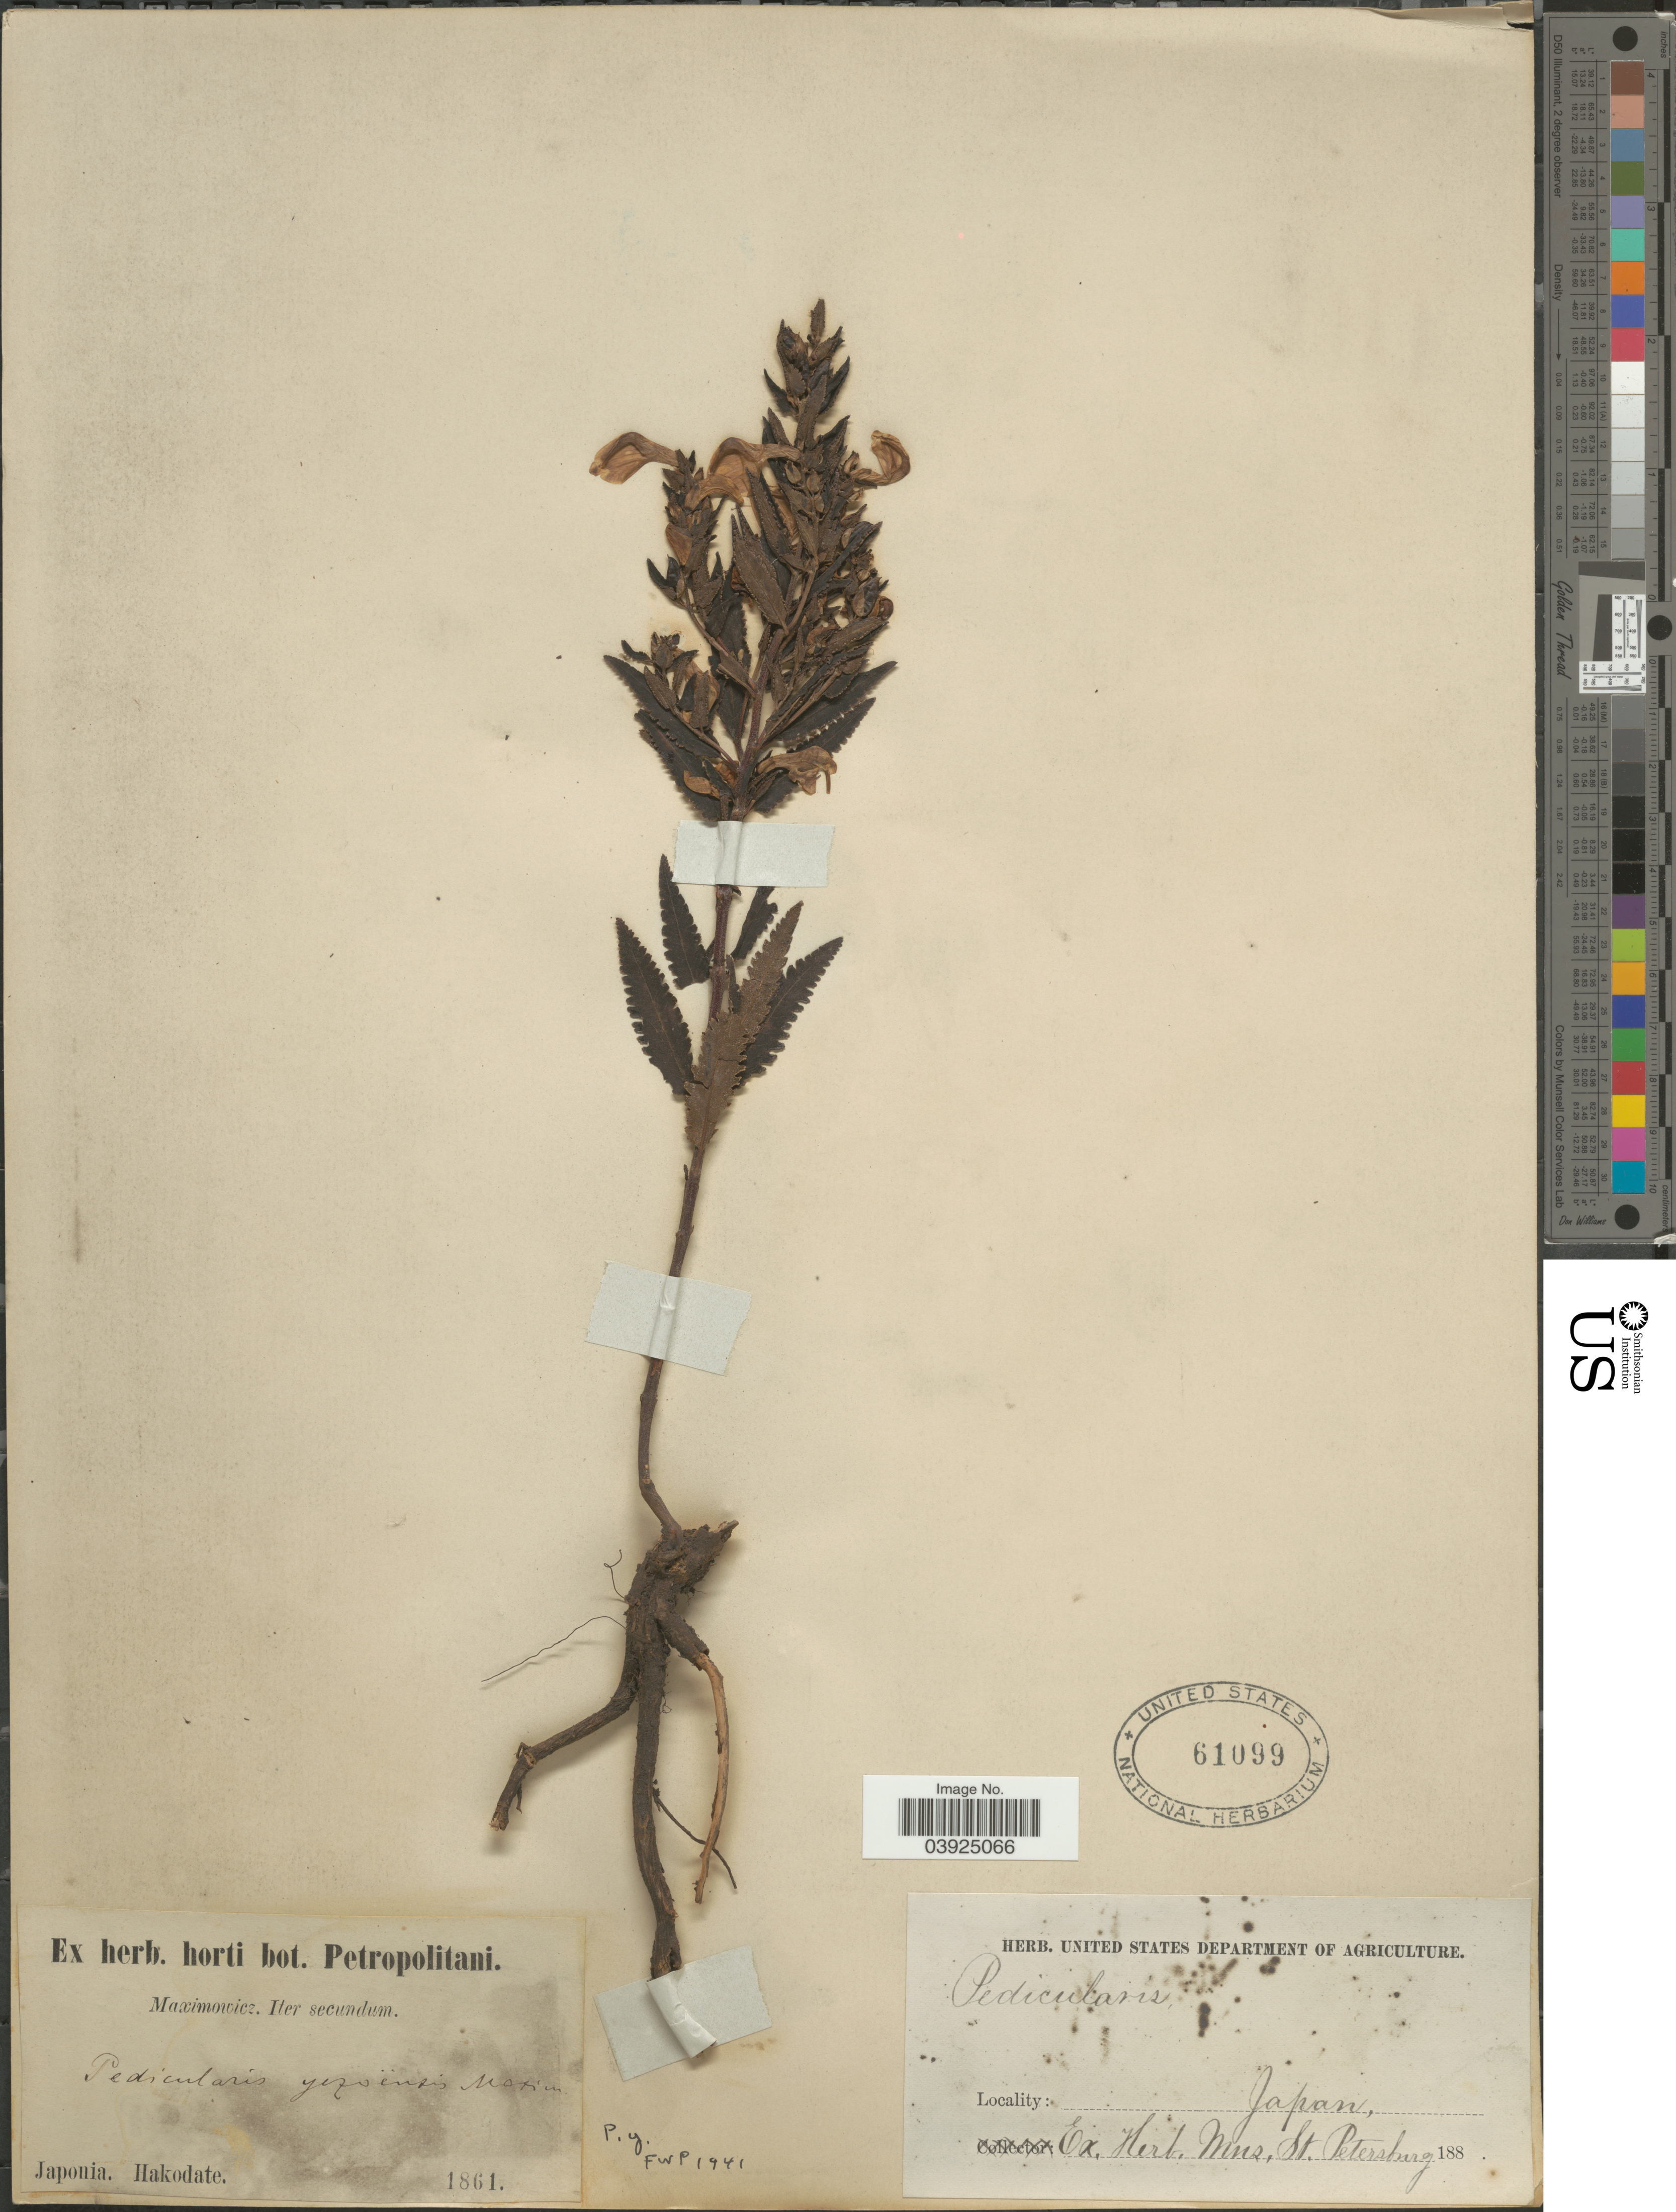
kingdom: Plantae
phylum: Tracheophyta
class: Magnoliopsida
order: Lamiales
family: Orobanchaceae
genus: Pedicularis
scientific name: Pedicularis yezoensis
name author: Maxim.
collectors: Maximowicz, --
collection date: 1861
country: Japan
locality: Hakodate.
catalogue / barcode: US 61099